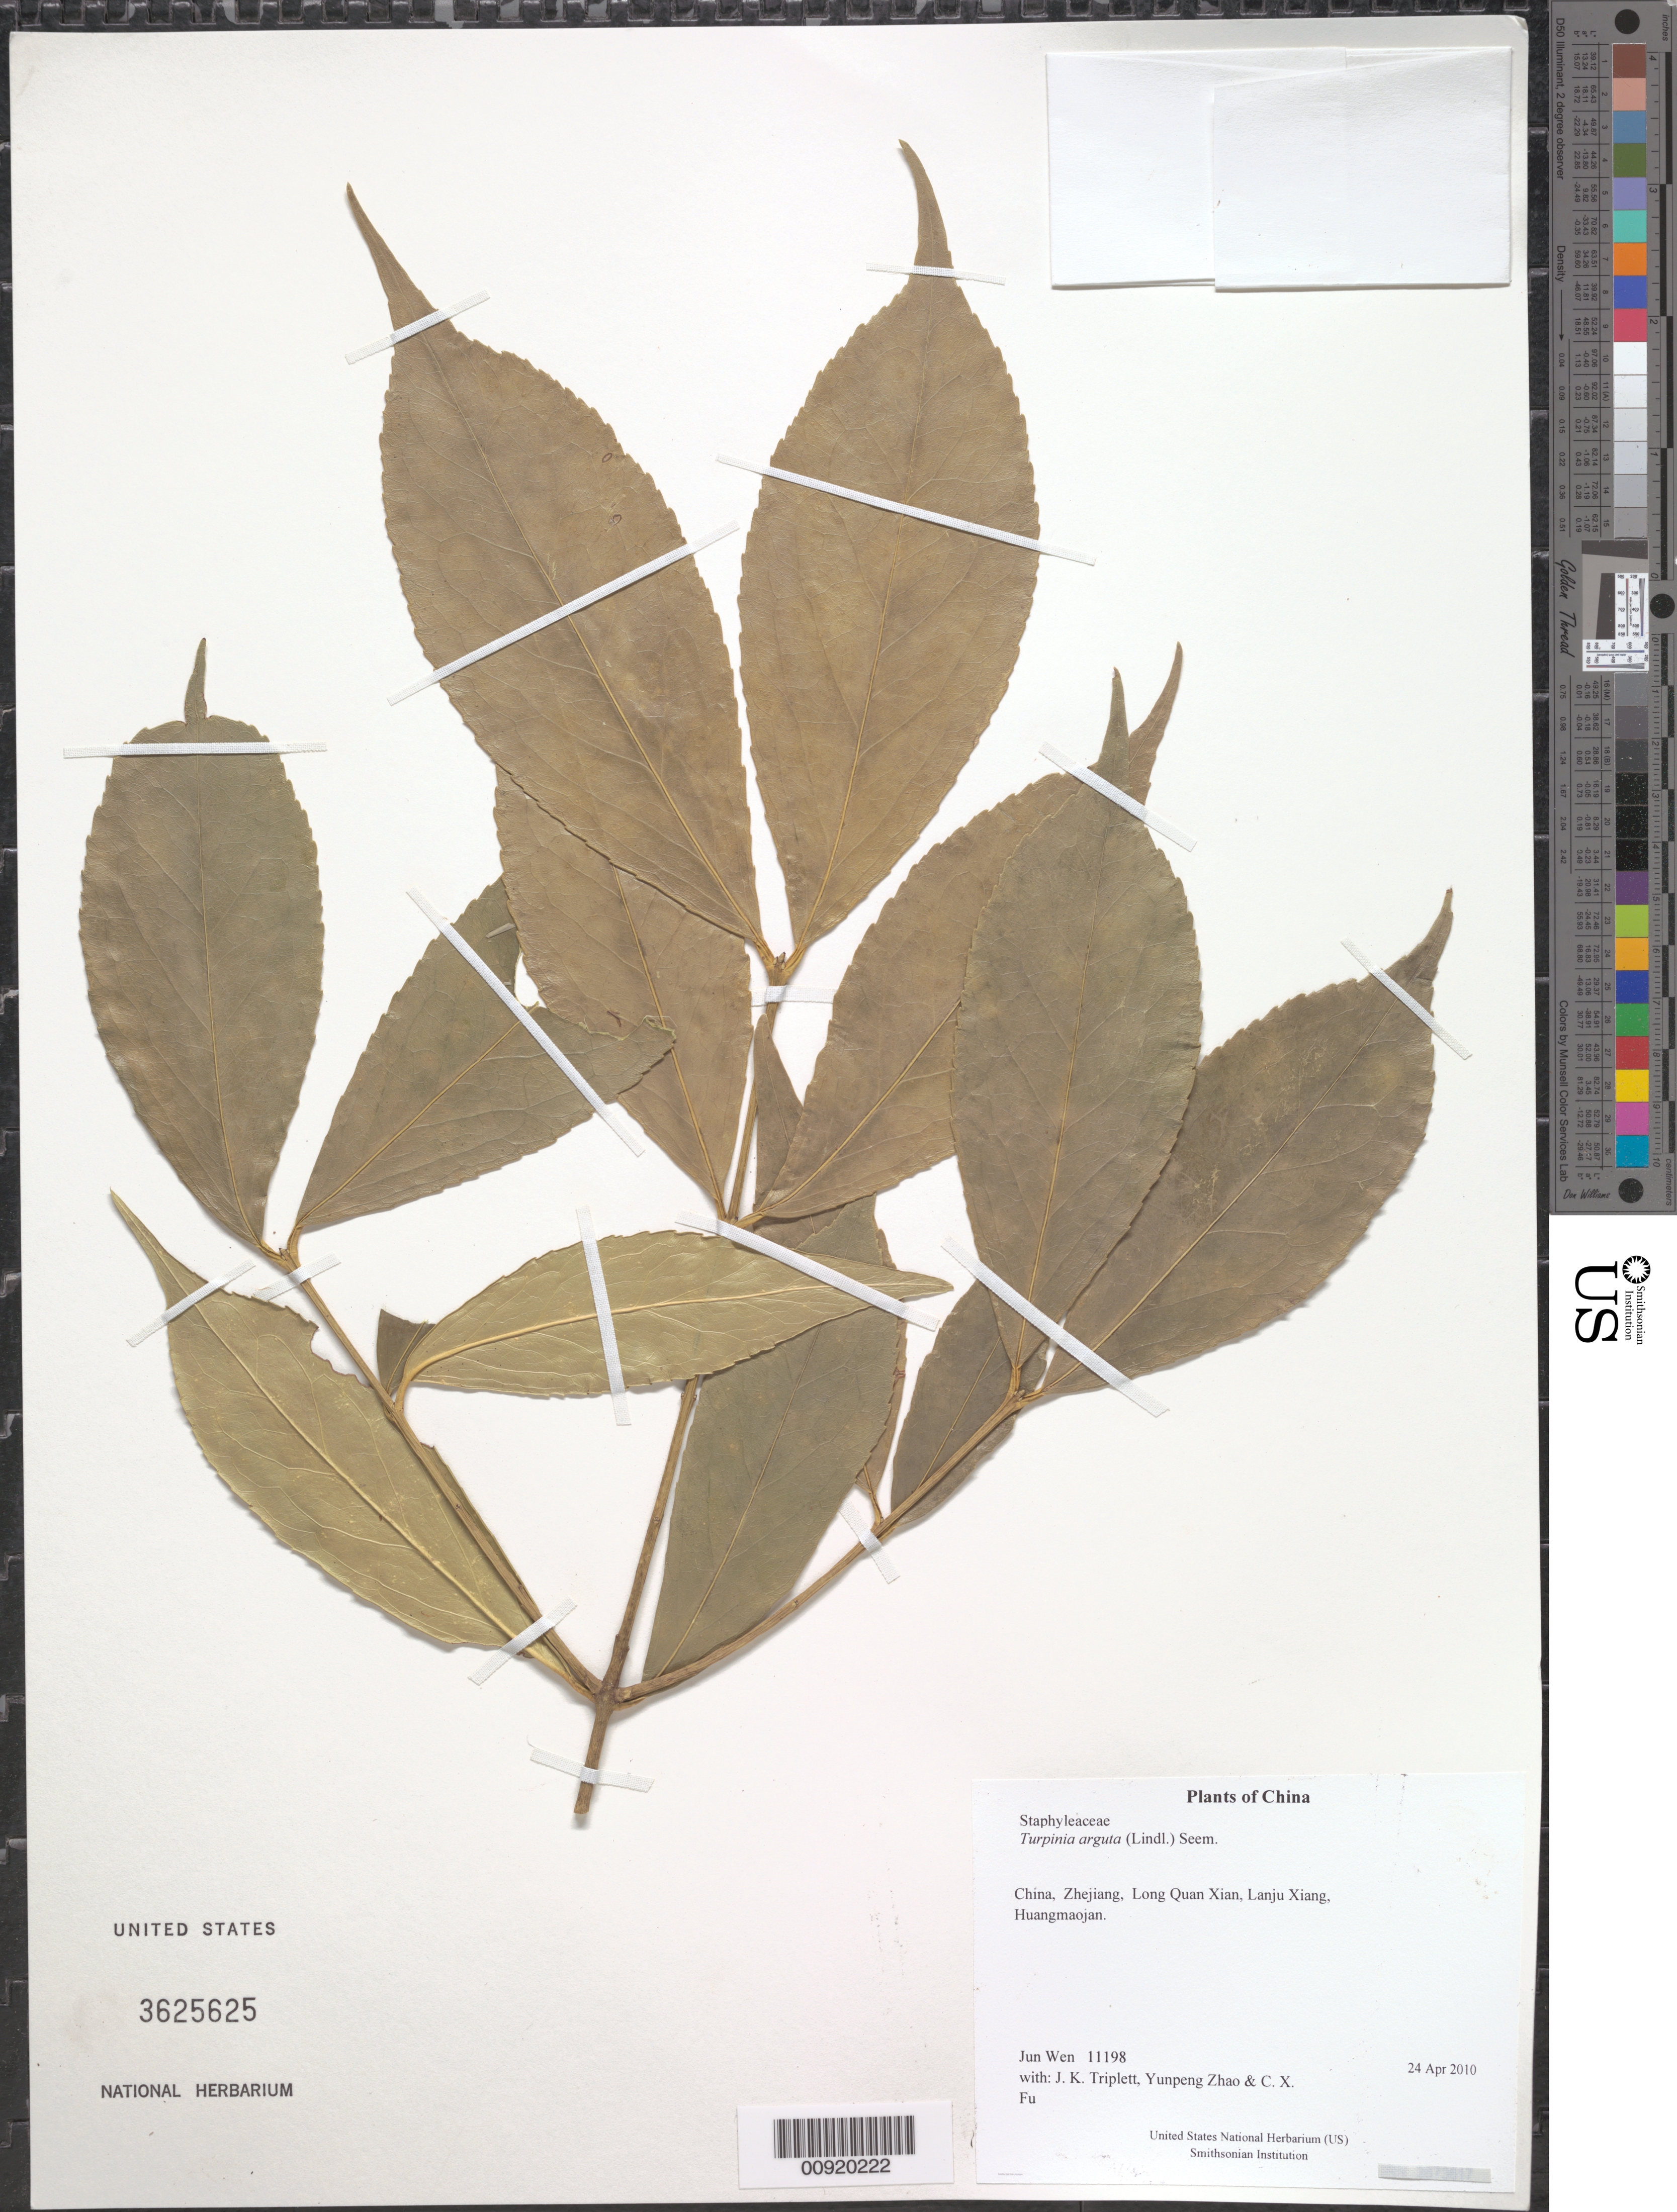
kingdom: Plantae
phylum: Tracheophyta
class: Magnoliopsida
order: Crossosomatales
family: Staphyleaceae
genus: Turpinia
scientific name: Turpinia arguta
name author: (Lindl.) Seem.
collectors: J. Wen, J. K. Triplett, Yunpeng Zhao & C. X. Fu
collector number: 11198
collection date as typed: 24 Apr 2010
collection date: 2010-04-24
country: China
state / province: Zhejiang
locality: Long Quan Xian, Lanju Xiang, Huangmaojan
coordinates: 27 53.495 N, 119 10.727 E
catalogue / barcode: US 3625625